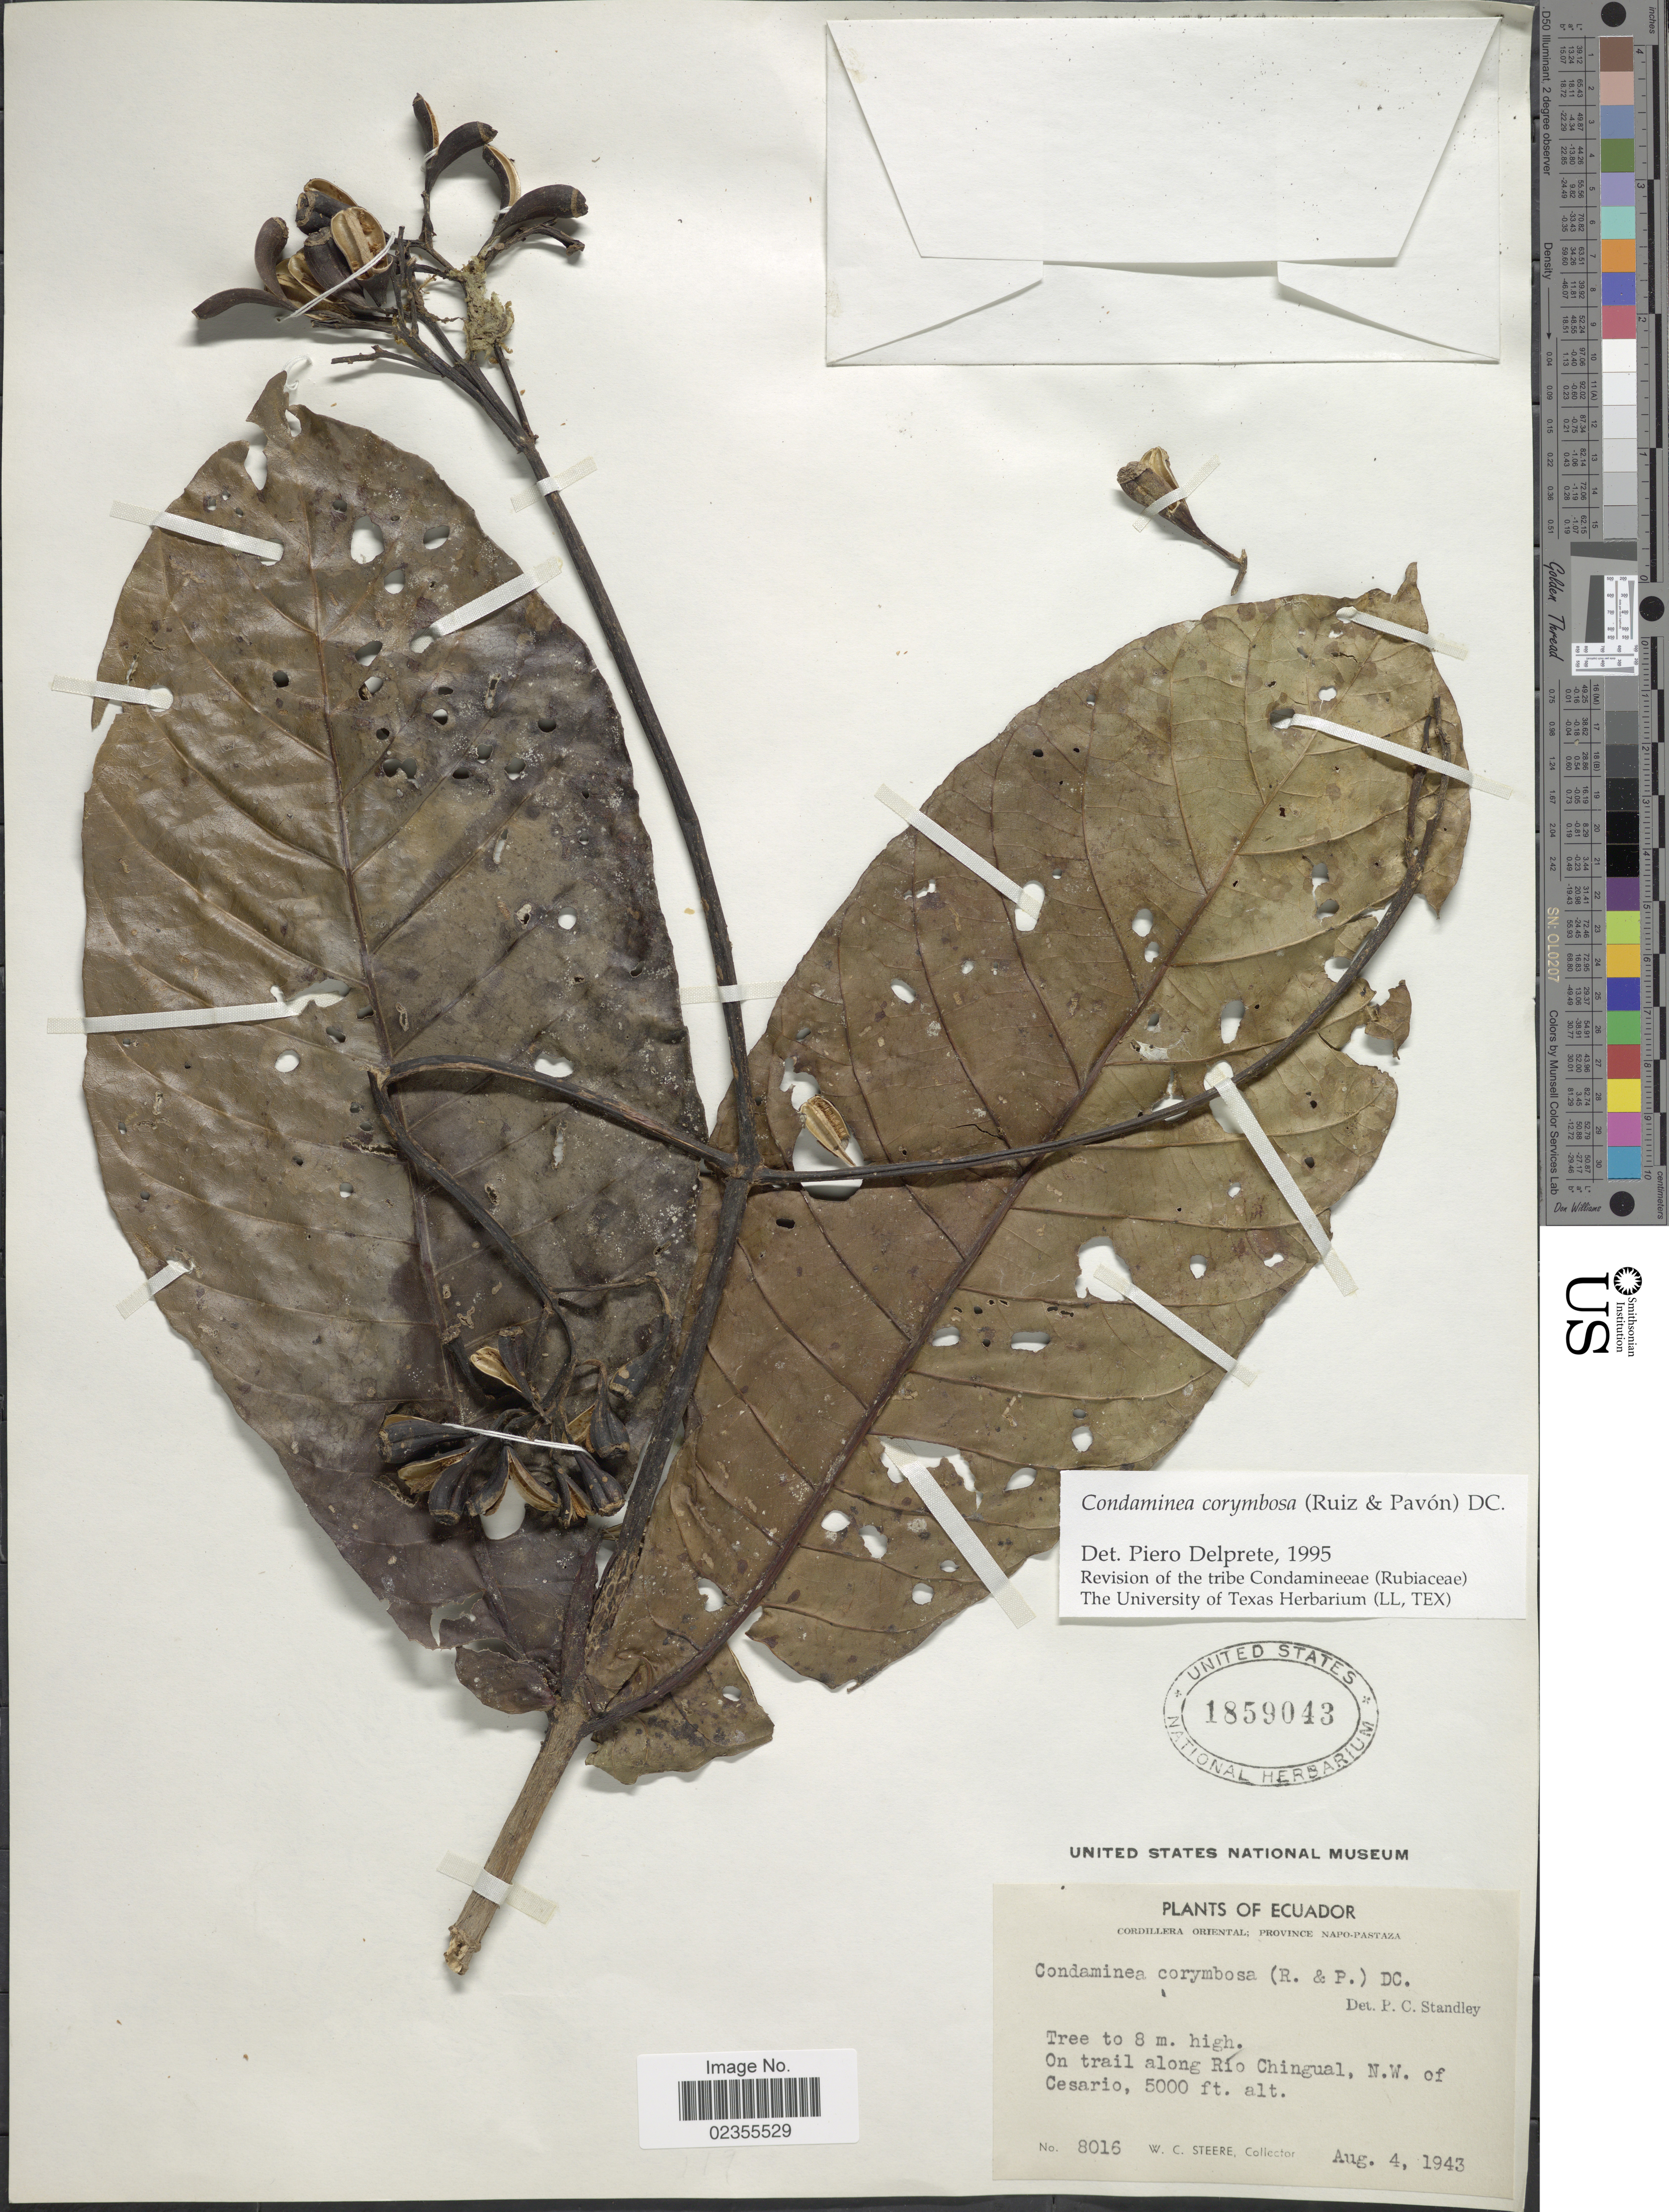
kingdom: Plantae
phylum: Tracheophyta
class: Magnoliopsida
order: Gentianales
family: Rubiaceae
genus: Condaminea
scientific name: Condaminea corymbosa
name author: (Ruiz & Pav.) DC.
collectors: W. C. Steere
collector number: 8016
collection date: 1943-08-04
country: Ecuador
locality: Cordillera Oriental. Province Napo-Pastaza. On trail along Rio Chingual, N. W. of Cesario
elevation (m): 1524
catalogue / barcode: US 1859043